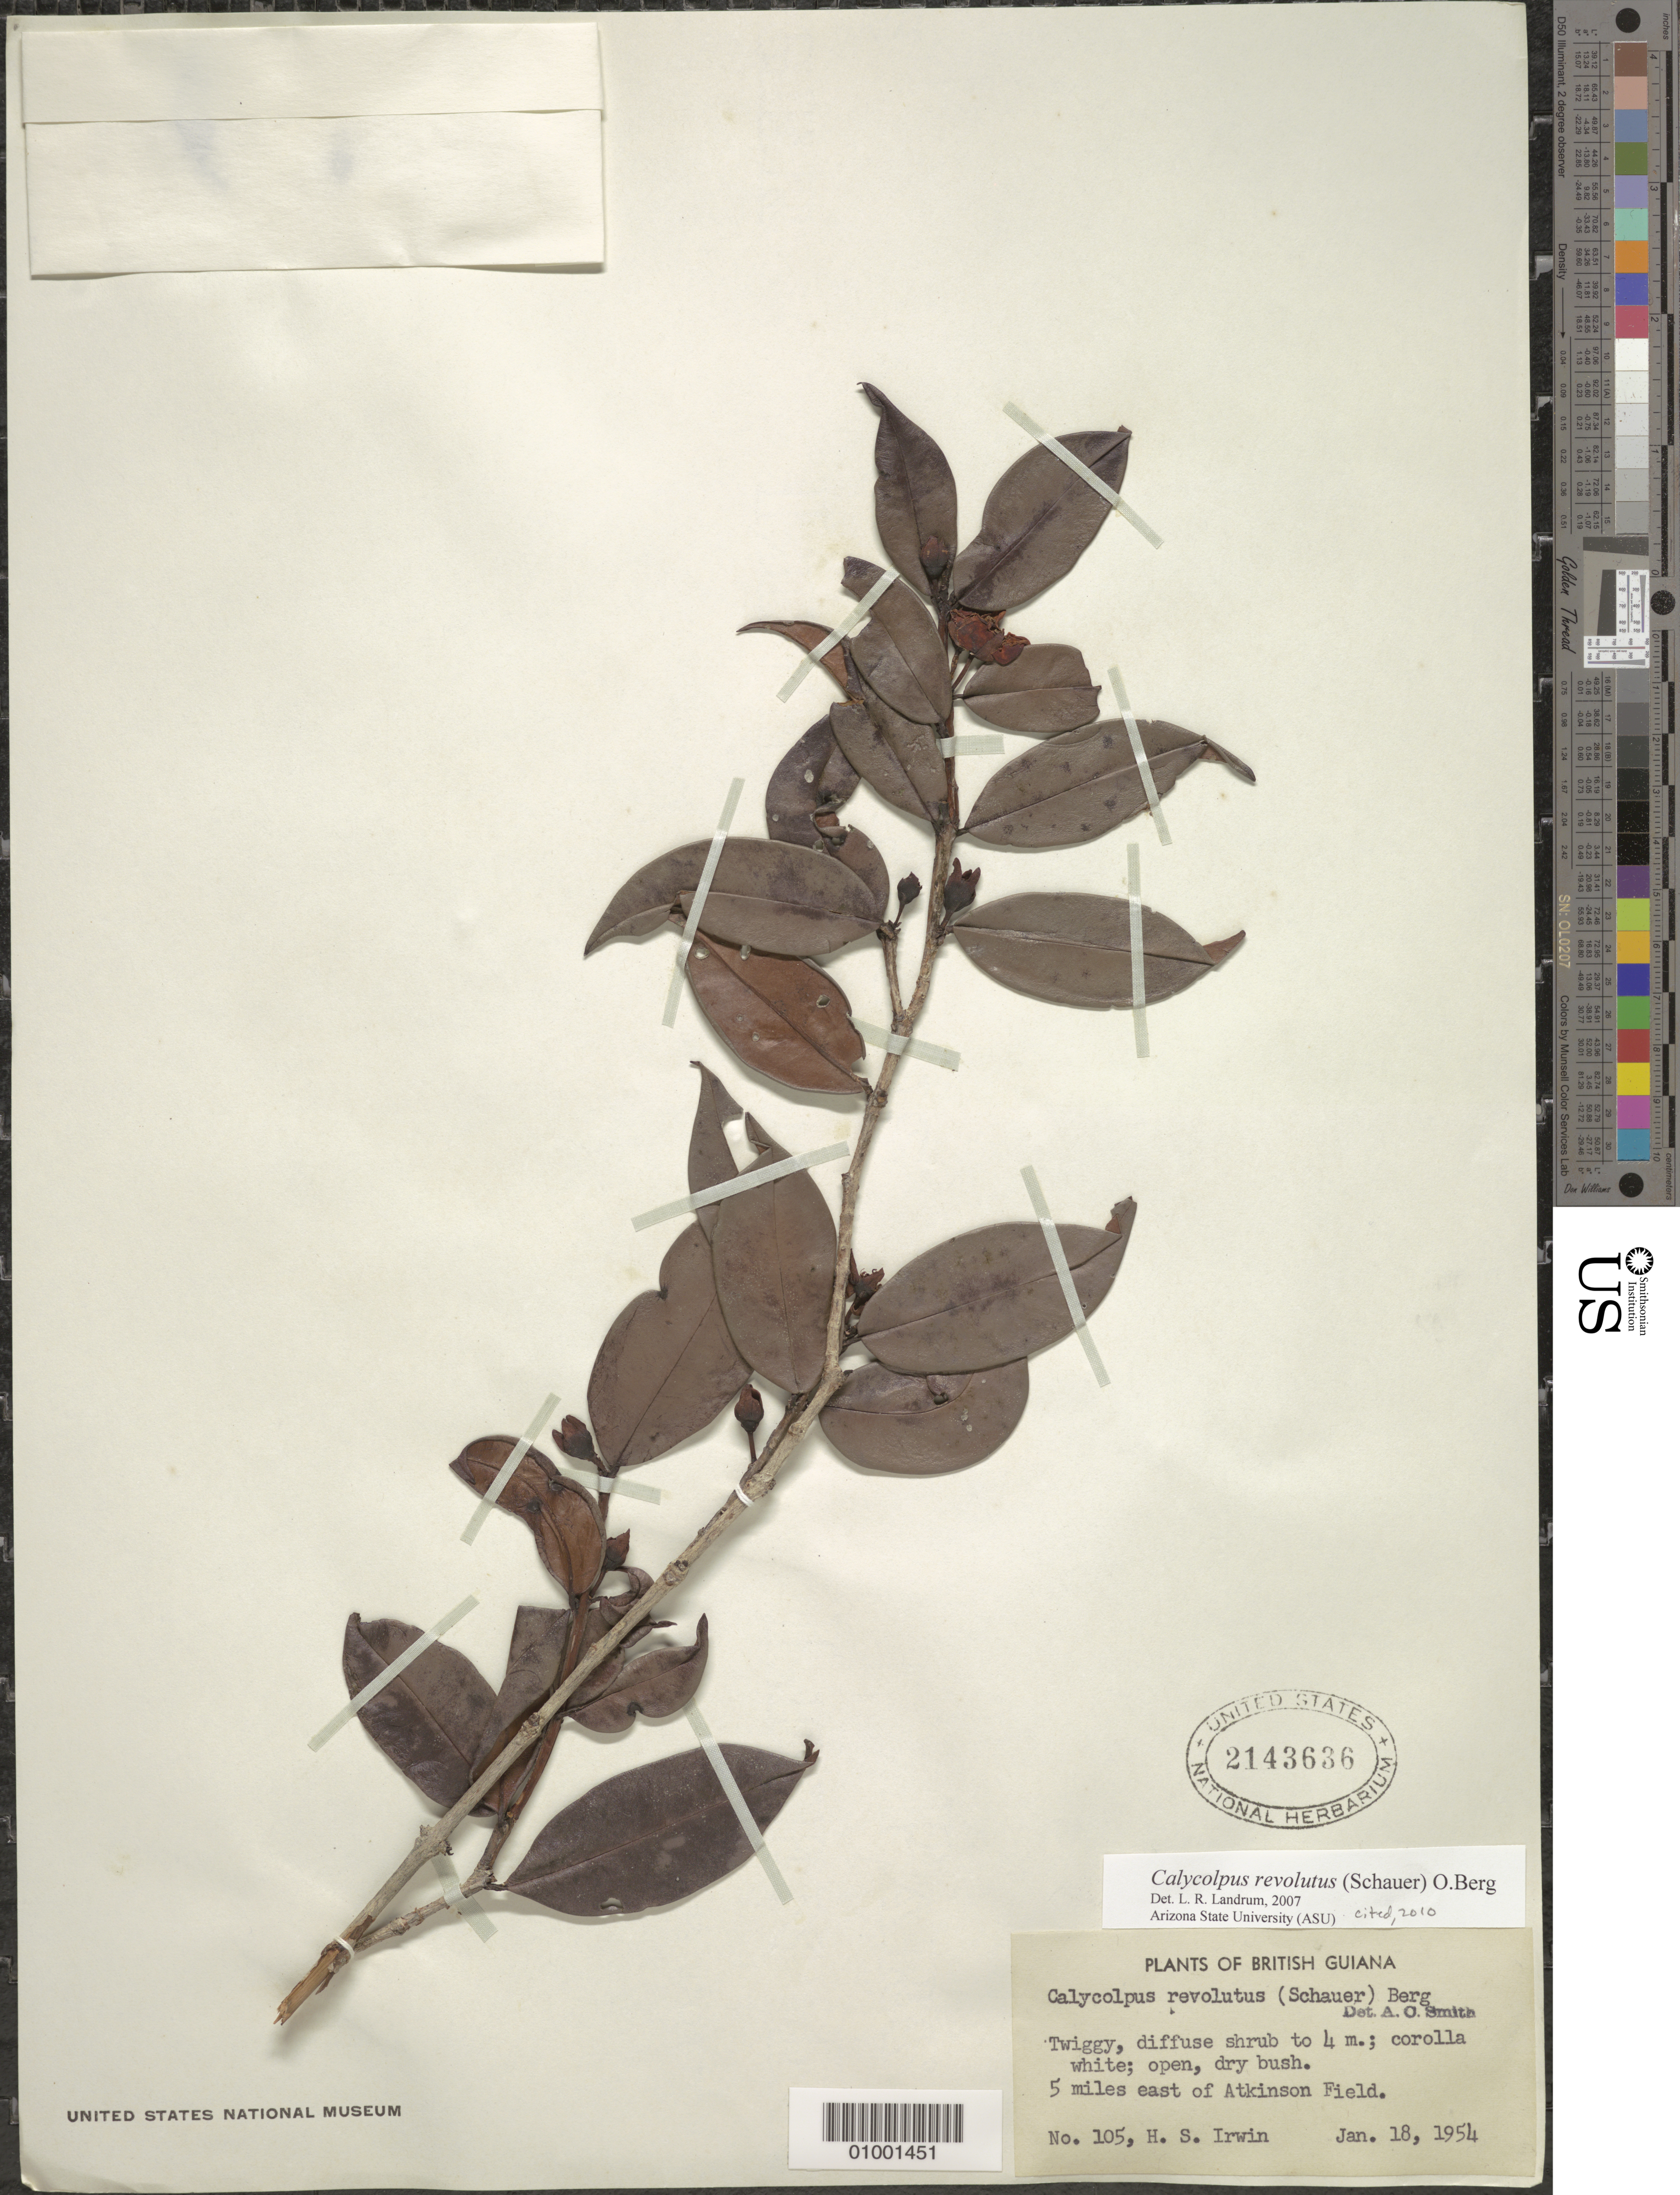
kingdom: Plantae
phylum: Tracheophyta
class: Magnoliopsida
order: Myrtales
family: Myrtaceae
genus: Calycolpus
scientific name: Calycolpus revolutus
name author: (Schauer) O. Berg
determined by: Landrum, L. R.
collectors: H. Irwin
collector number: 105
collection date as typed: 18-Jan-54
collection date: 1954-01-18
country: Guyana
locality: Atkinson Field, 5 miles east of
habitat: Open, dry bush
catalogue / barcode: US 2143636